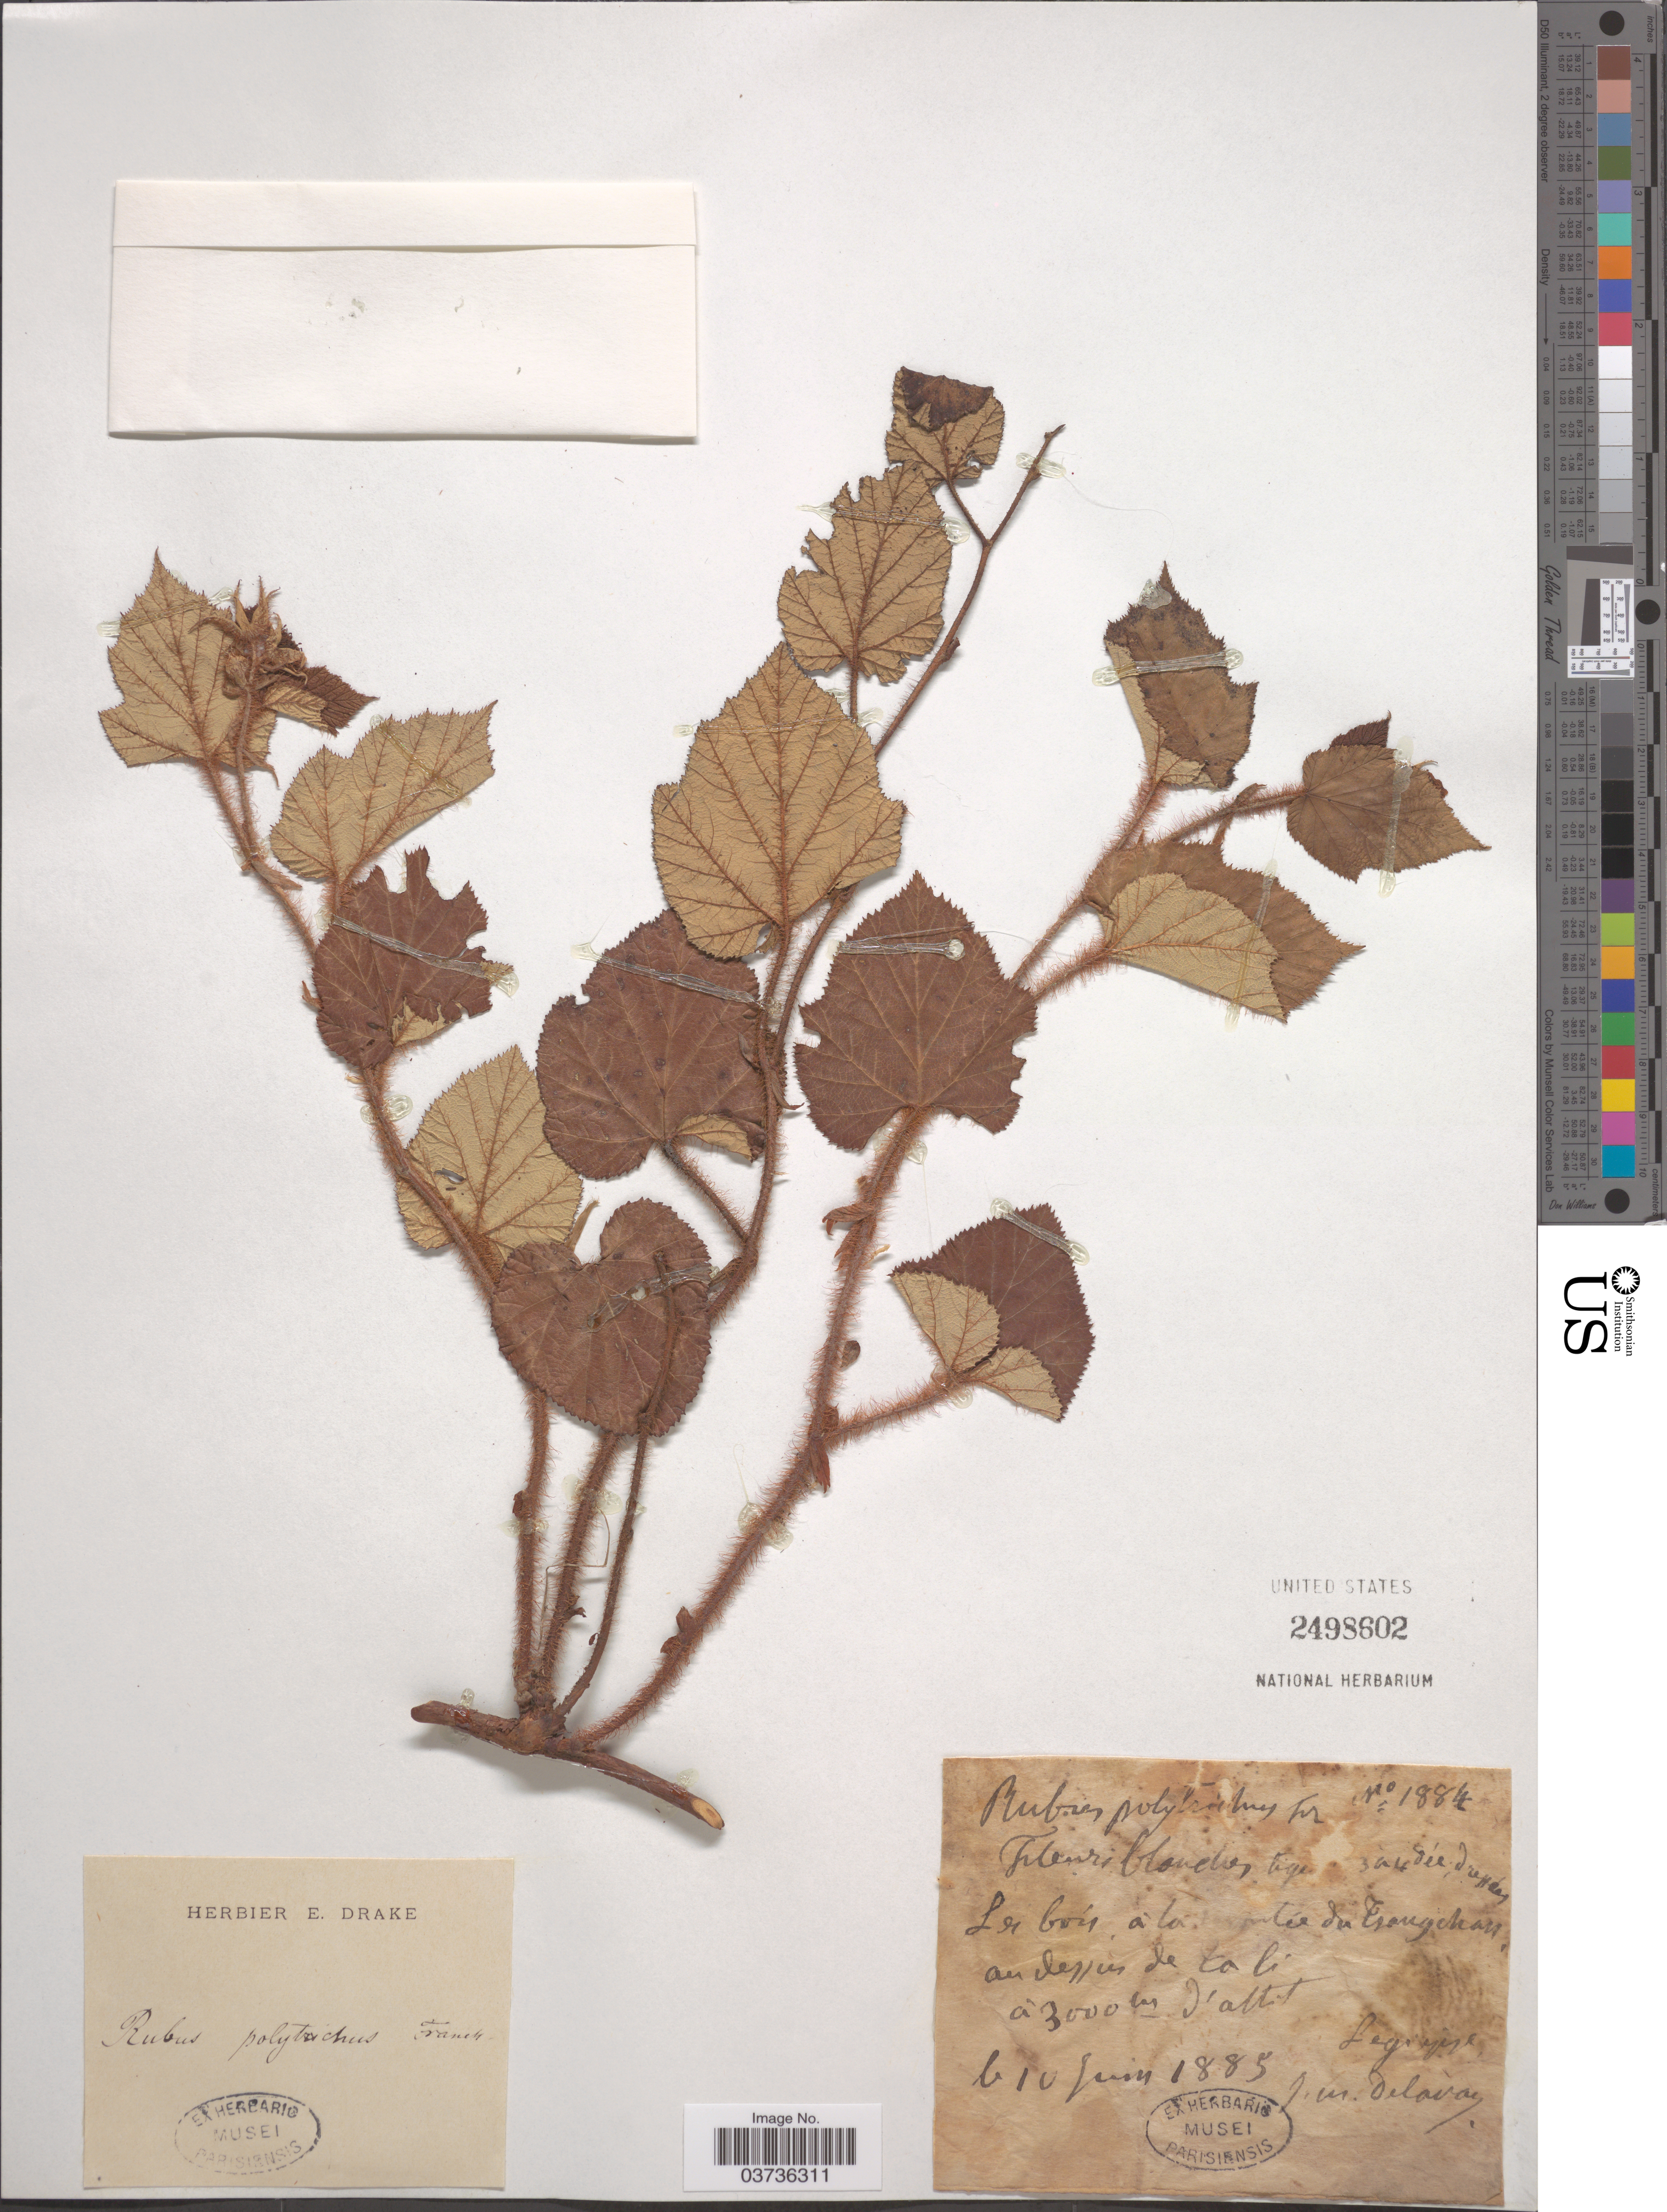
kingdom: Plantae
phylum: Tracheophyta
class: Magnoliopsida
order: Rosales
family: Rosaceae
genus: Rubus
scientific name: Rubus polytrichus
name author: Franch.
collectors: J. Delavay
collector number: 1884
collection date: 1885-06-10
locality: Les bois a la [illegible text] portie du Tzongchau, au dejjus de la li.[interpreted]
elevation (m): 3000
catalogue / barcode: US 2498602